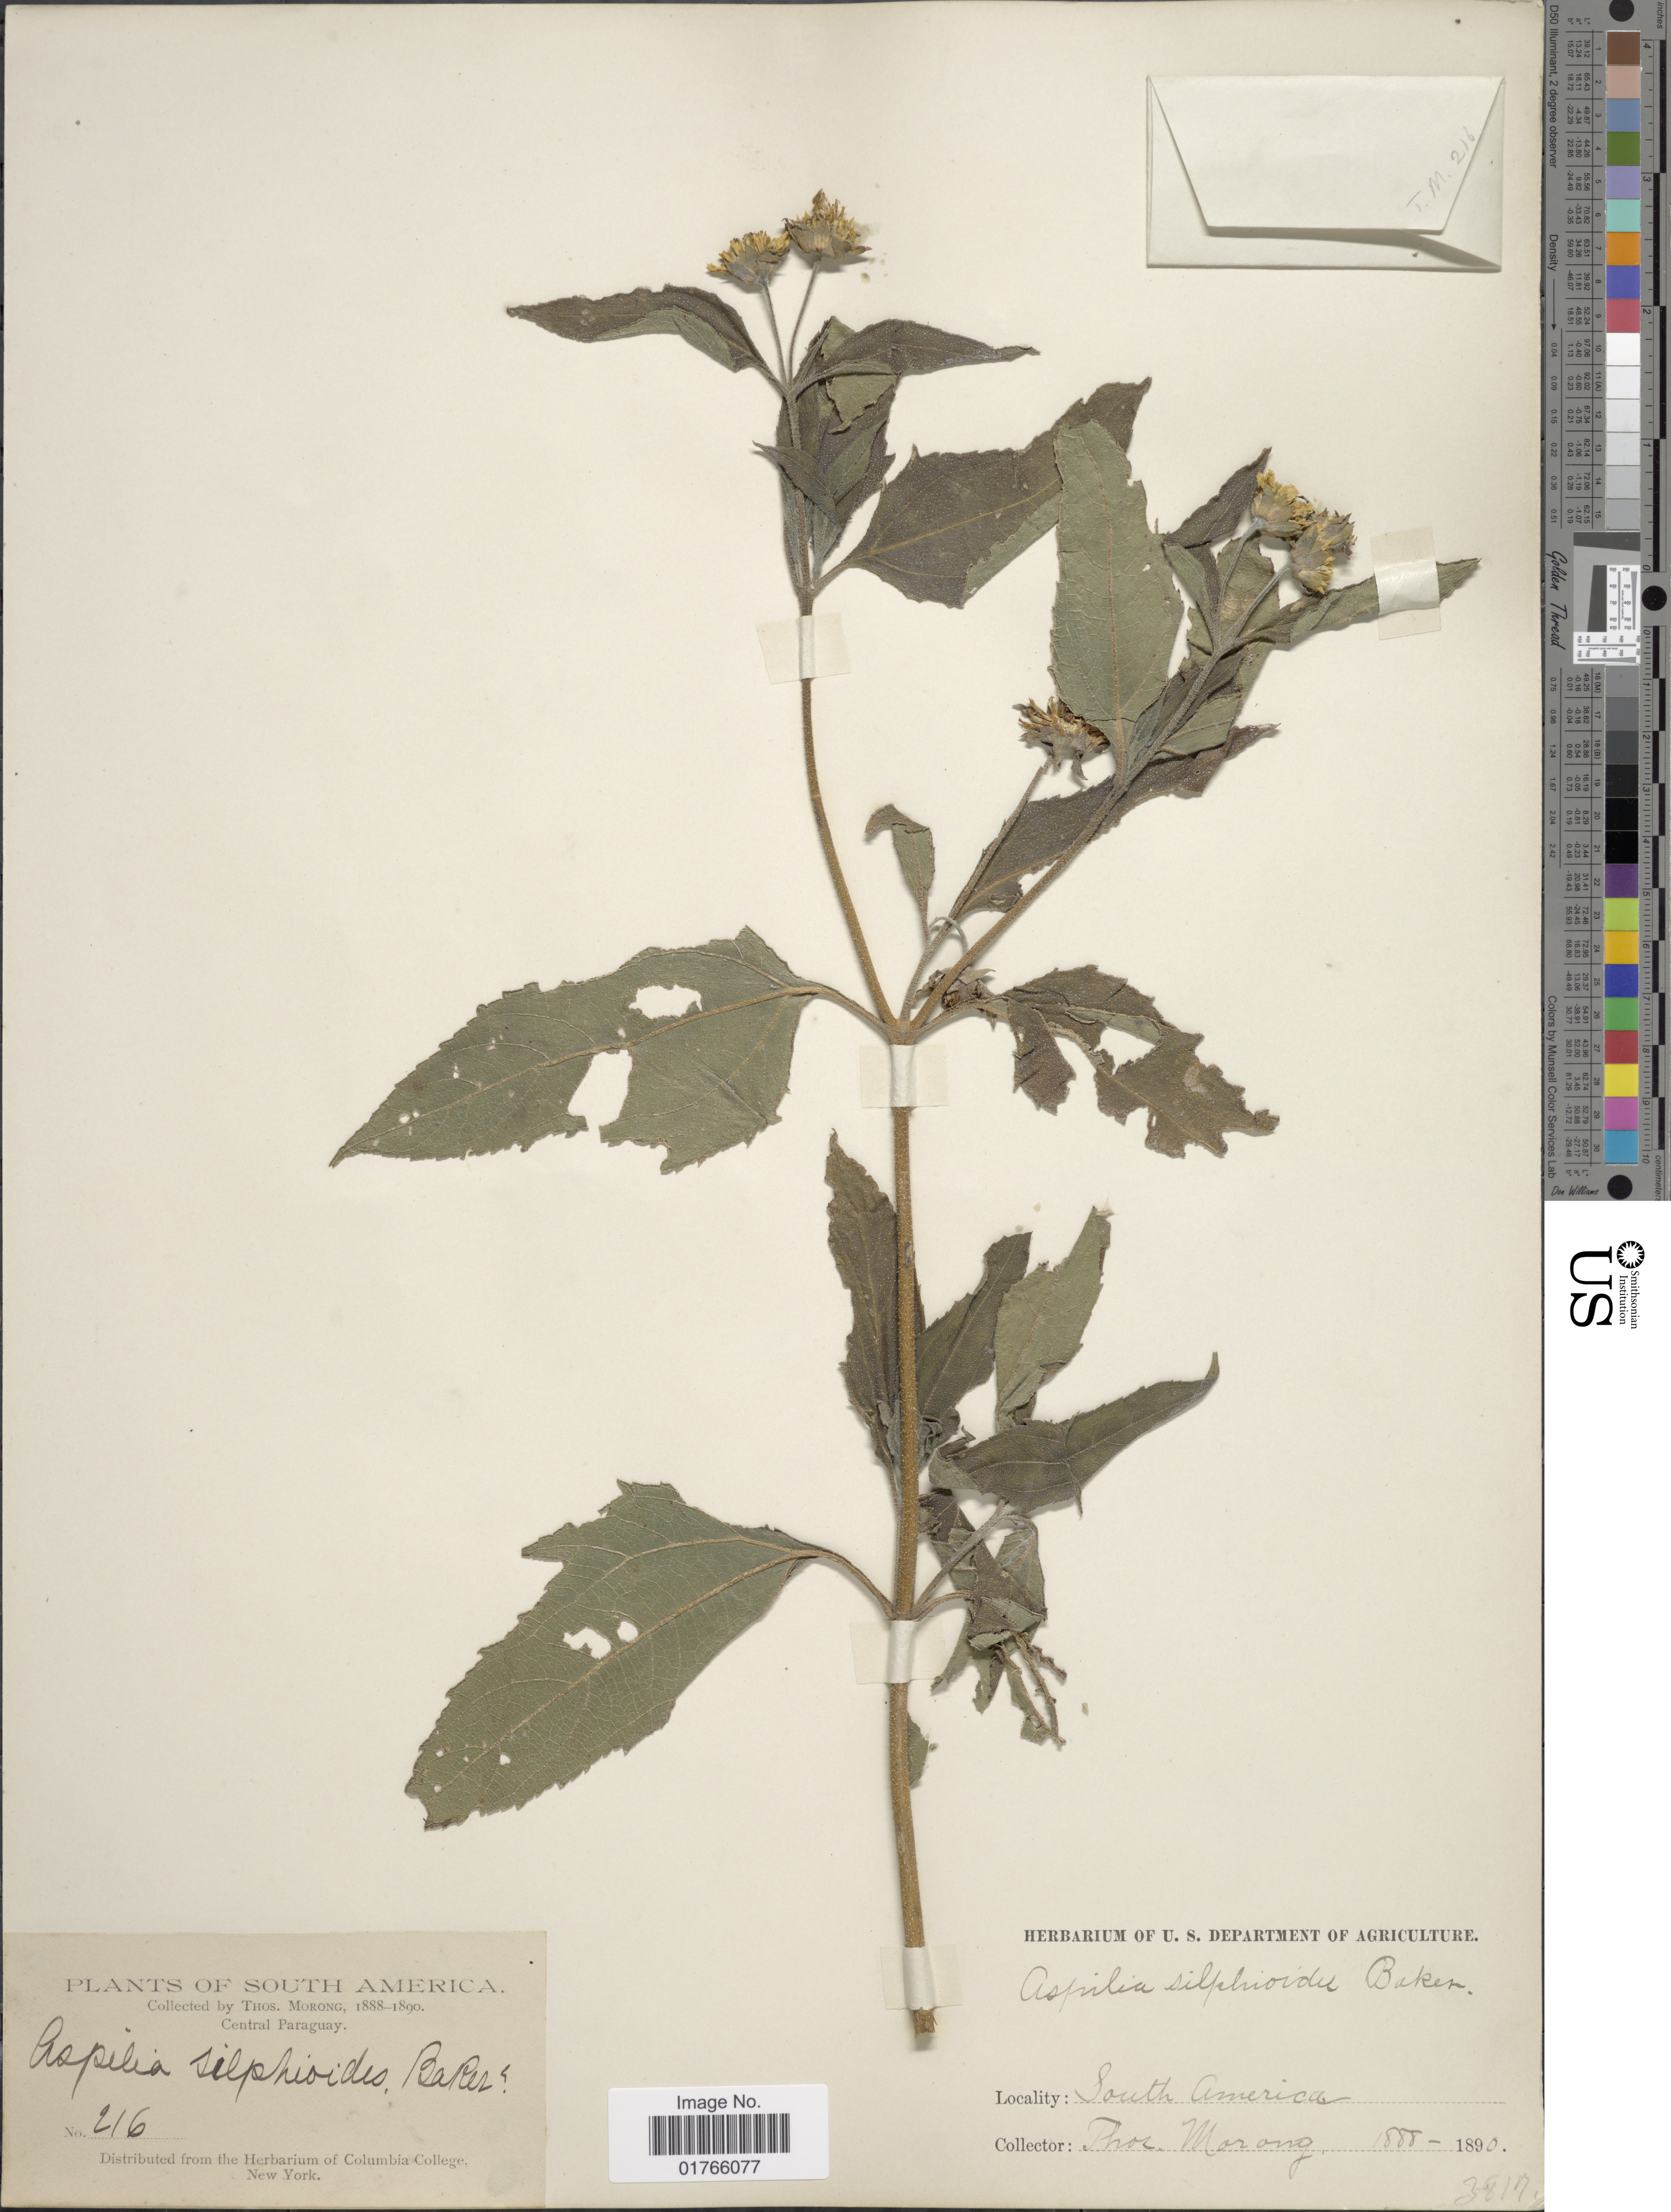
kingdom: Plantae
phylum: Tracheophyta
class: Magnoliopsida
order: Asterales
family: Asteraceae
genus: Aspilia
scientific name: Aspilia silphioides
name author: (Hook. & Arn.) Benth. ex Benth. & Hook. f.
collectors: ex herb. T. Morong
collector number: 216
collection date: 1888/1890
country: Paraguay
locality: South America, Central Paraguay